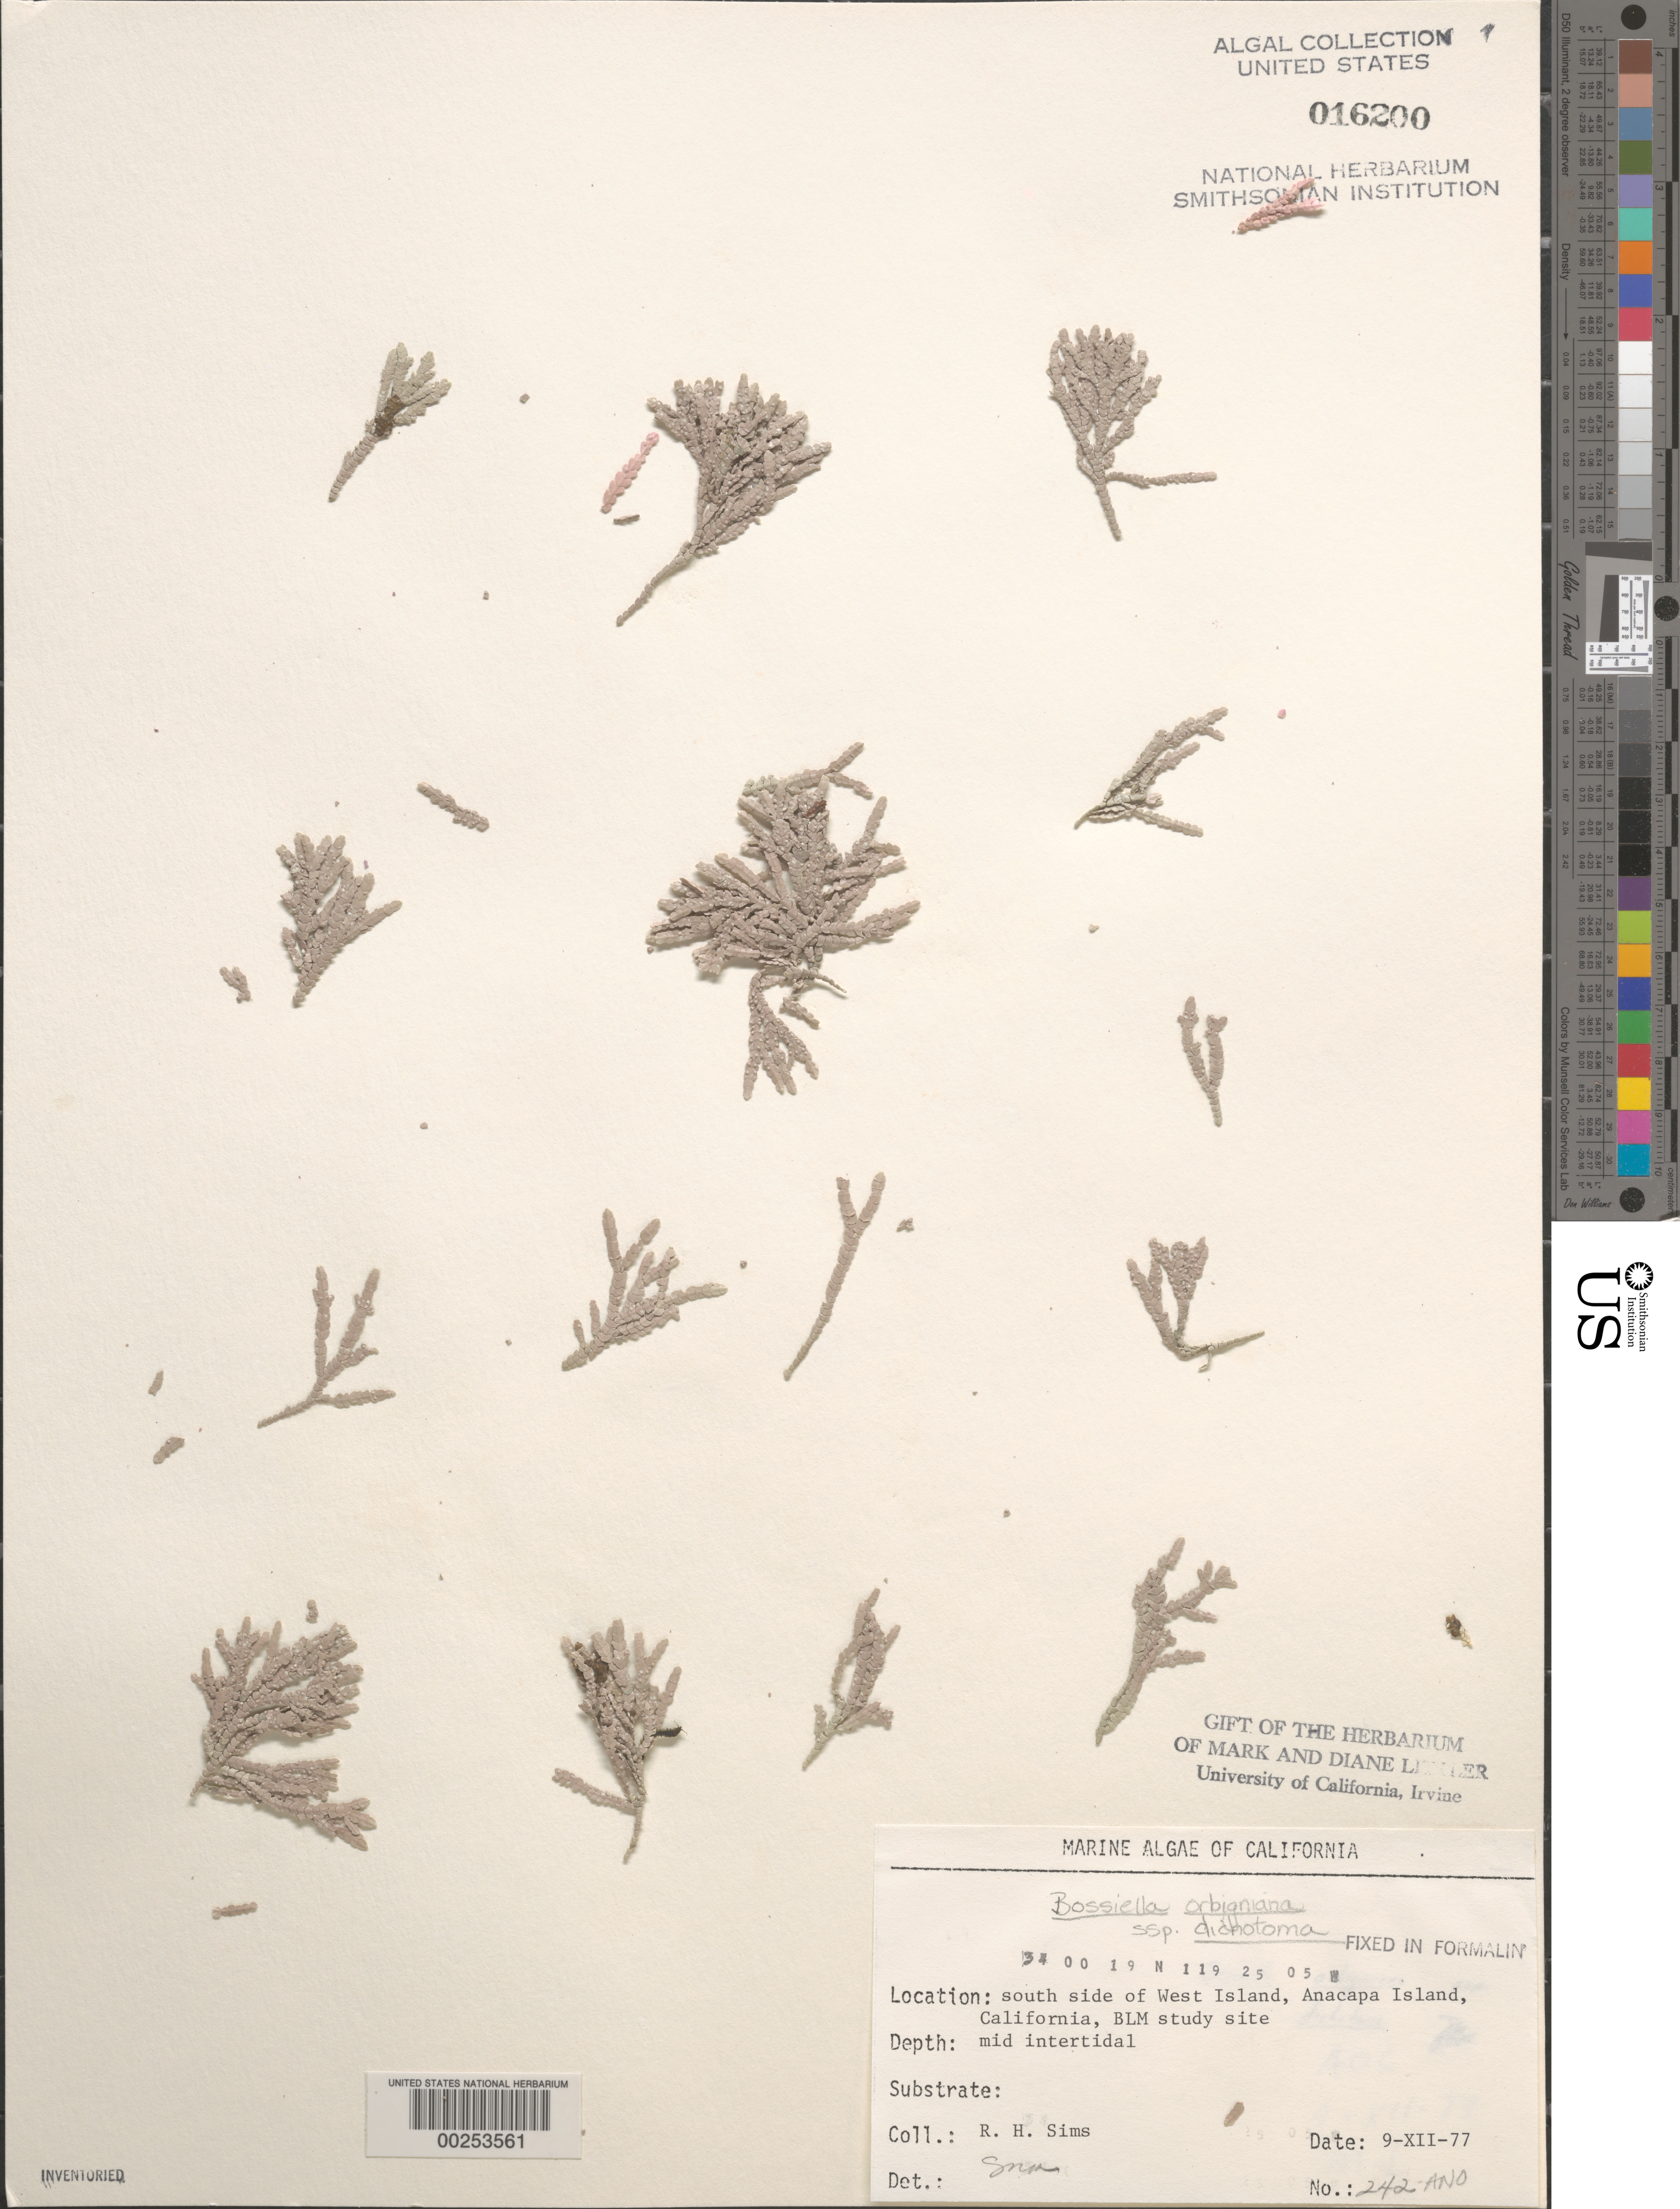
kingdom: Plantae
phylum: Rhodophyta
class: Florideophyceae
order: Corallinales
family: Corallinaceae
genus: Bossiella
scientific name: Bossiella orbigniana subsp. dichotoma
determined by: Murray, S. N.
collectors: R. H. Sims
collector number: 242-ANO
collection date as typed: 09 Dec 1977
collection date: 1977-12-09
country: United States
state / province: California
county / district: Ventura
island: Anacapa Island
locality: South side of west island, near Cat Rock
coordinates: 34 00 19 N, 119 25 05 W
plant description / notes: BLM-SOCALBIGHT Rocky Intertidal Survey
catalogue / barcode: US 16200